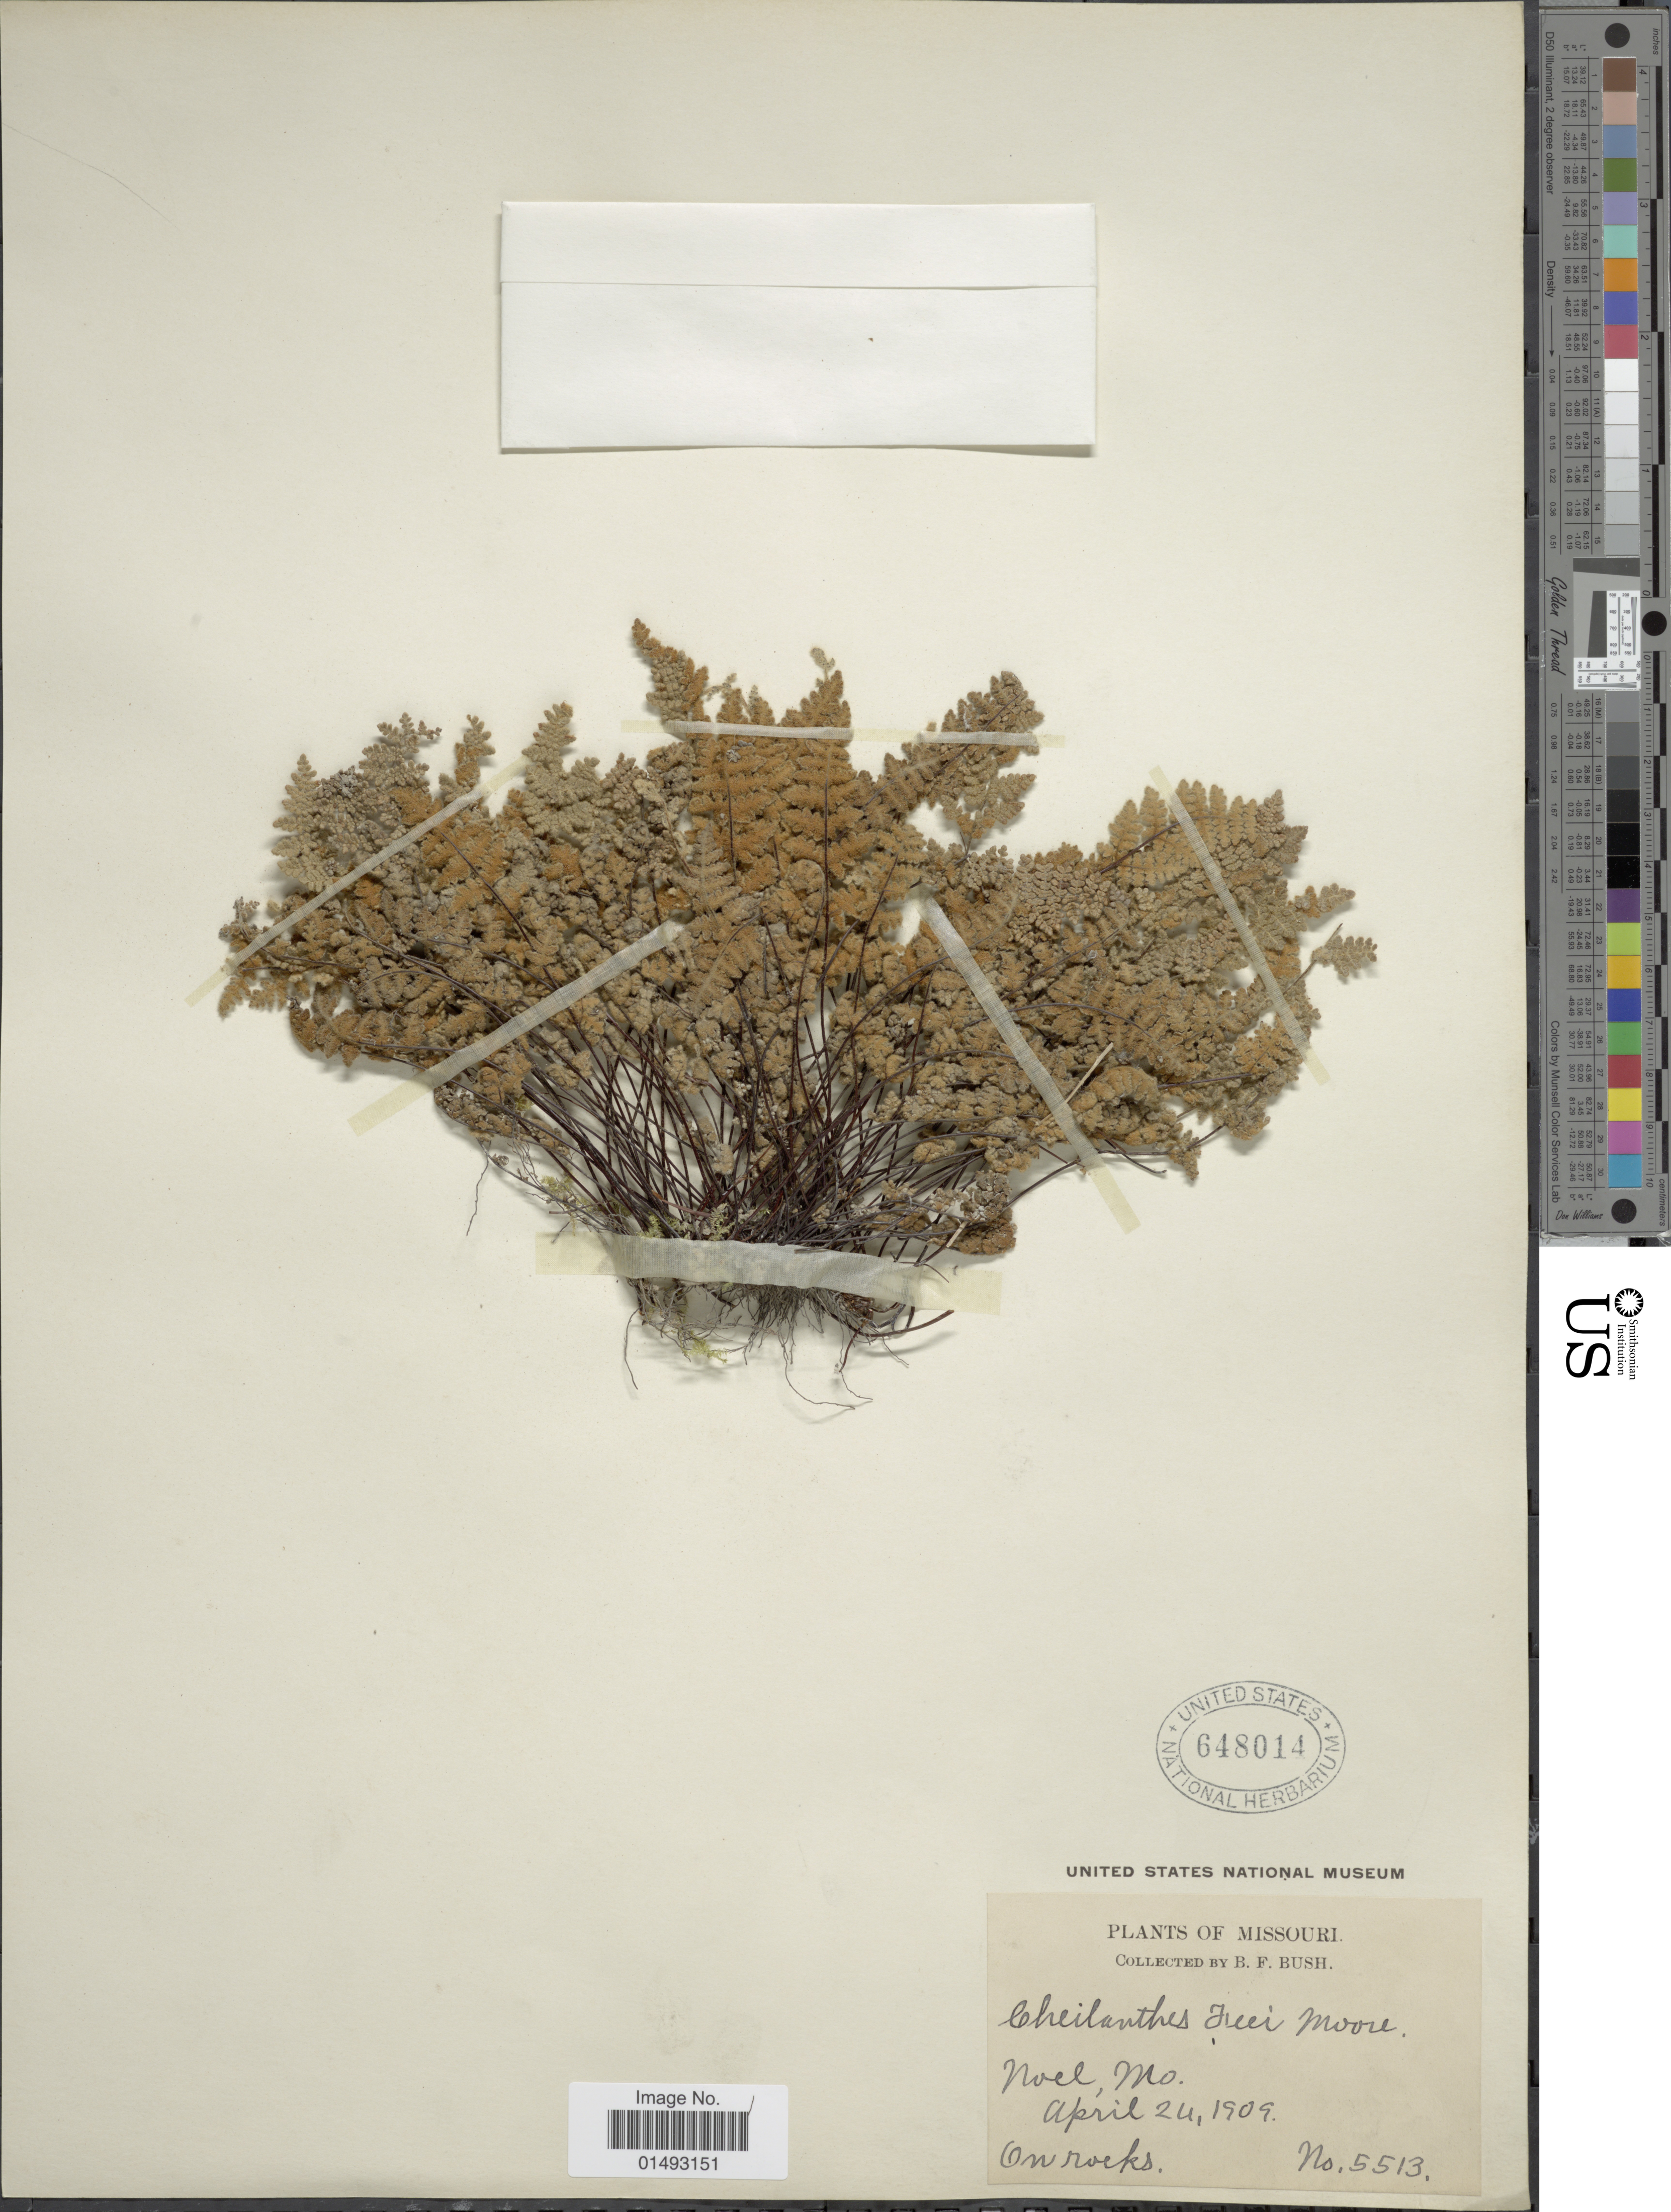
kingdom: Plantae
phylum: Tracheophyta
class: Polypodiopsida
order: Polypodiales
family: Pteridaceae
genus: Myriopteris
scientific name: Myriopteris gracilis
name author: Fée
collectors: B. F. Bush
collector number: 5513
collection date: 1909-04-24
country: United States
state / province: Missouri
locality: Noel, Mo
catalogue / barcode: US 648014